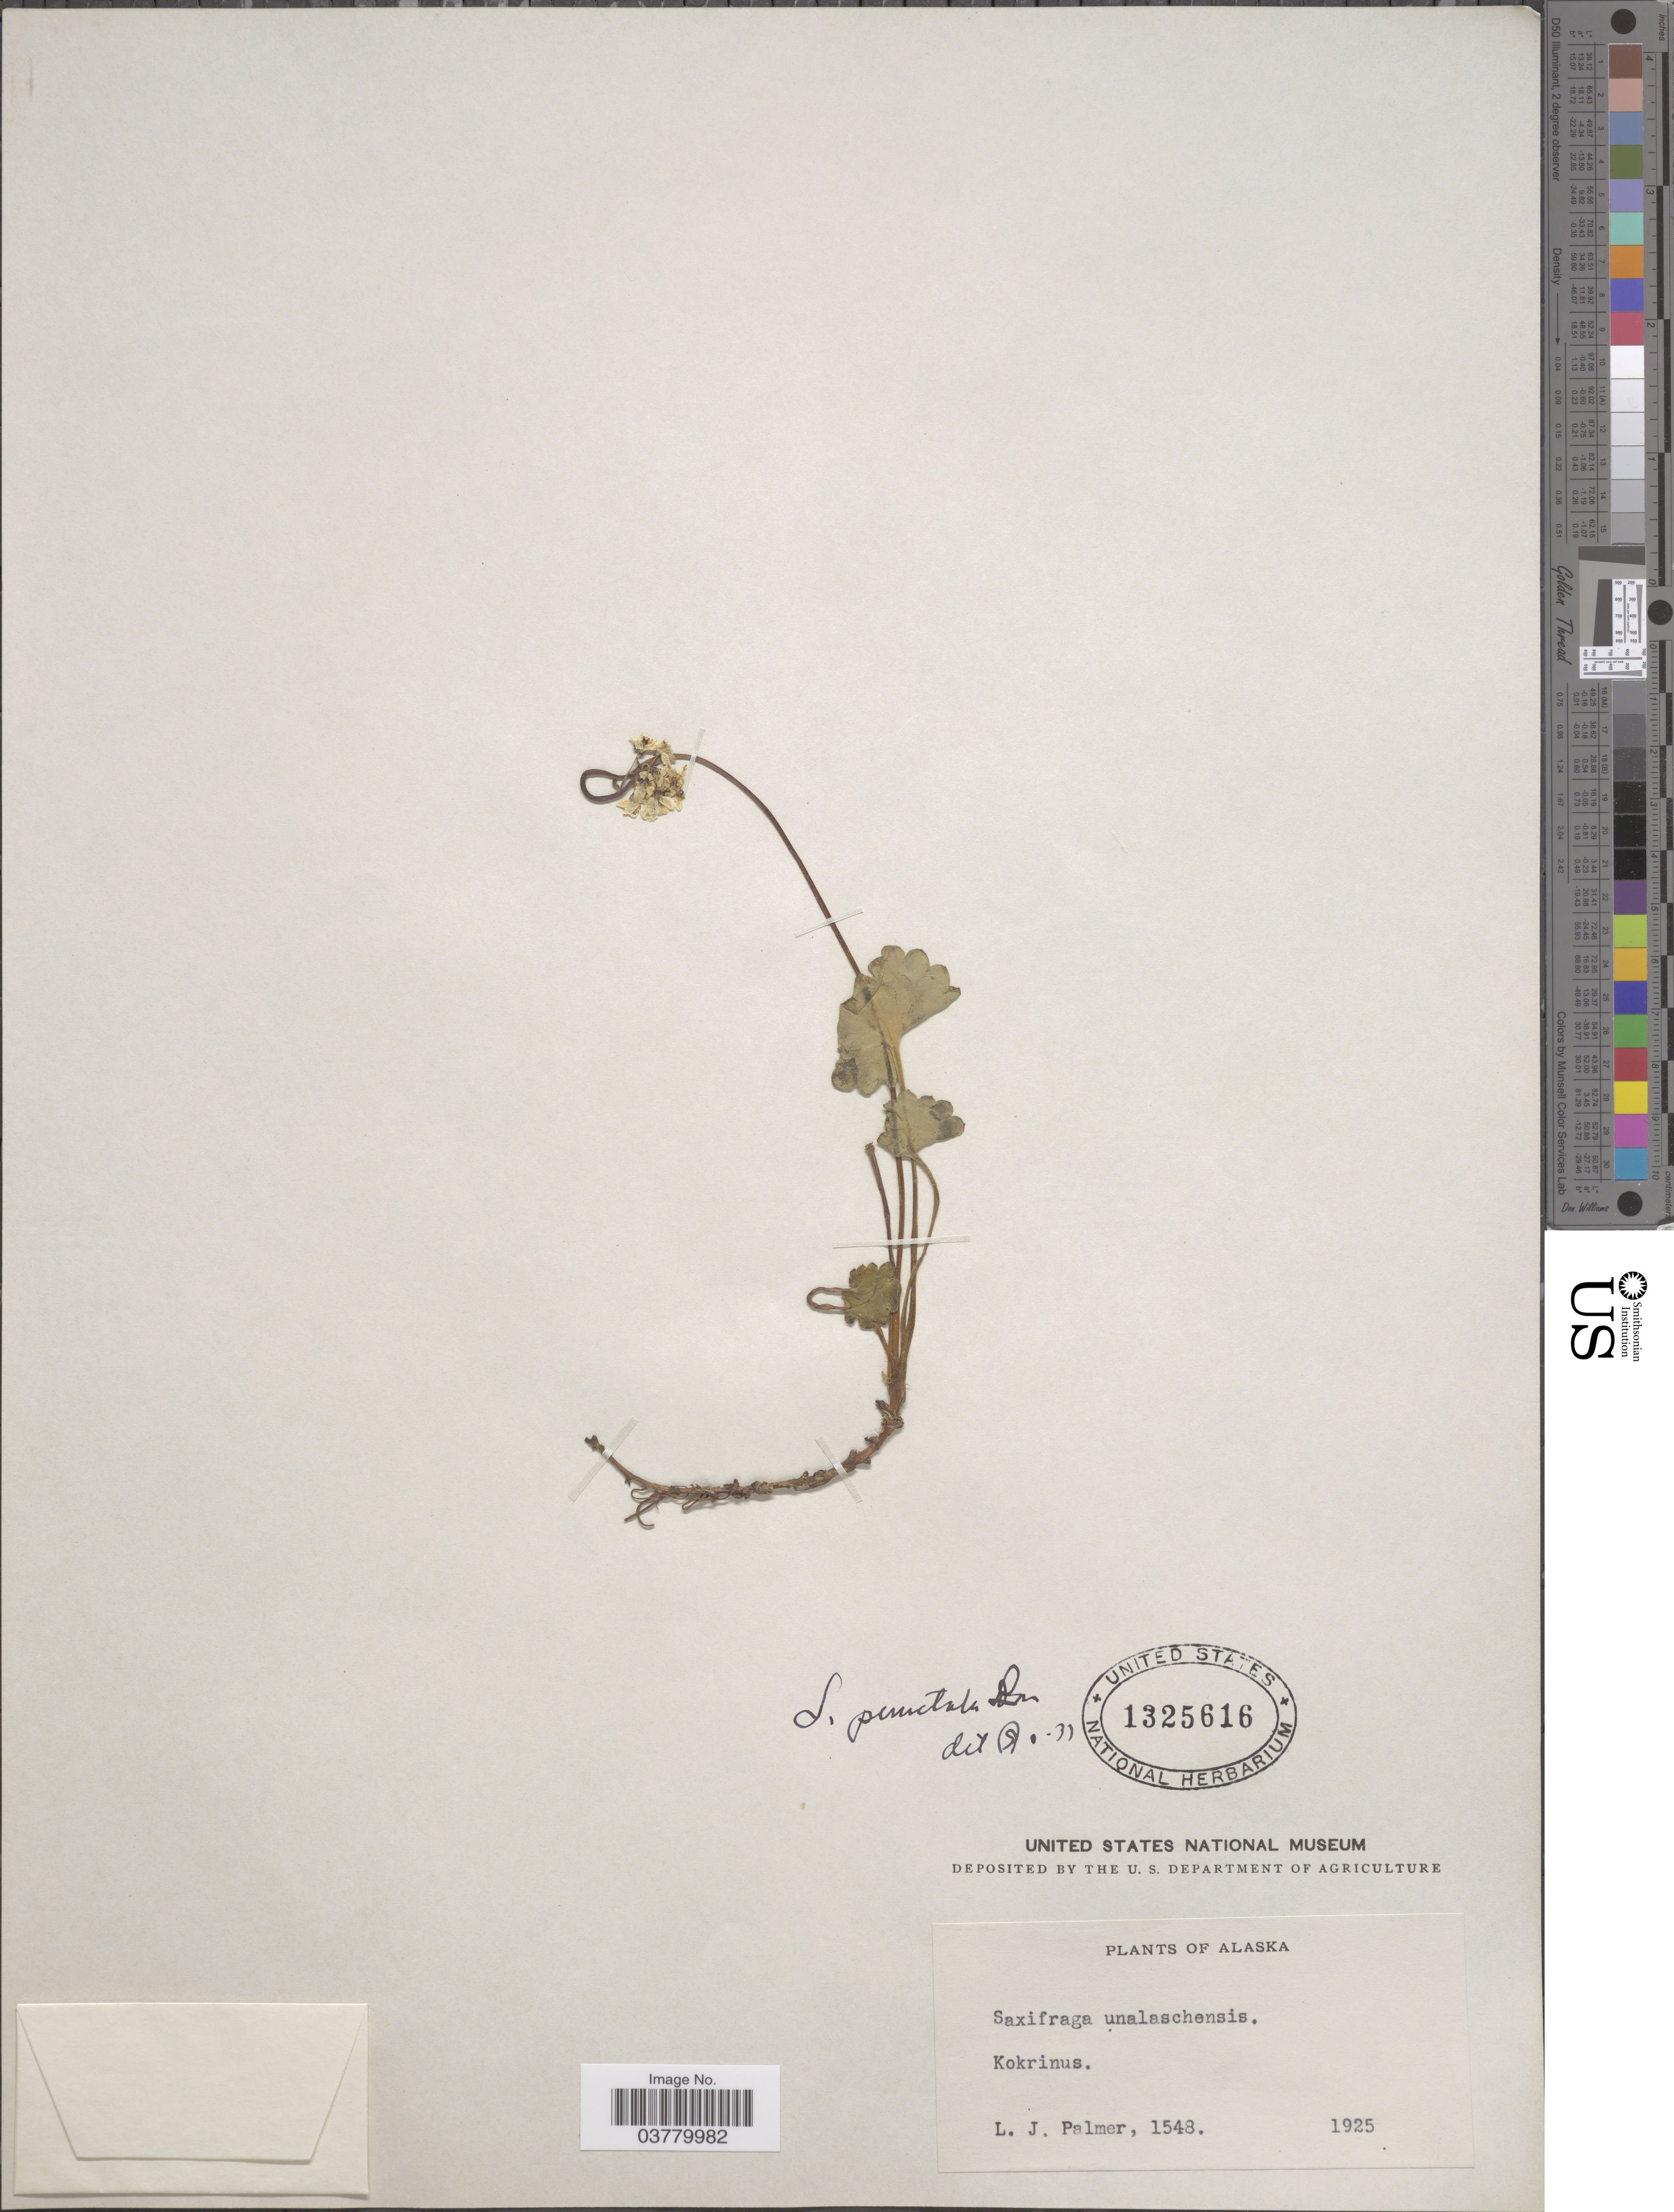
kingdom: Plantae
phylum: Tracheophyta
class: Magnoliopsida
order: Saxifragales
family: Saxifragaceae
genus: Micranthes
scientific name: Micranthes nelsoniana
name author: (D. Don) Small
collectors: L. J. Palmer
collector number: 1548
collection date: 1925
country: United States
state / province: Alaska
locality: Kokrinus.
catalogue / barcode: US 1325616